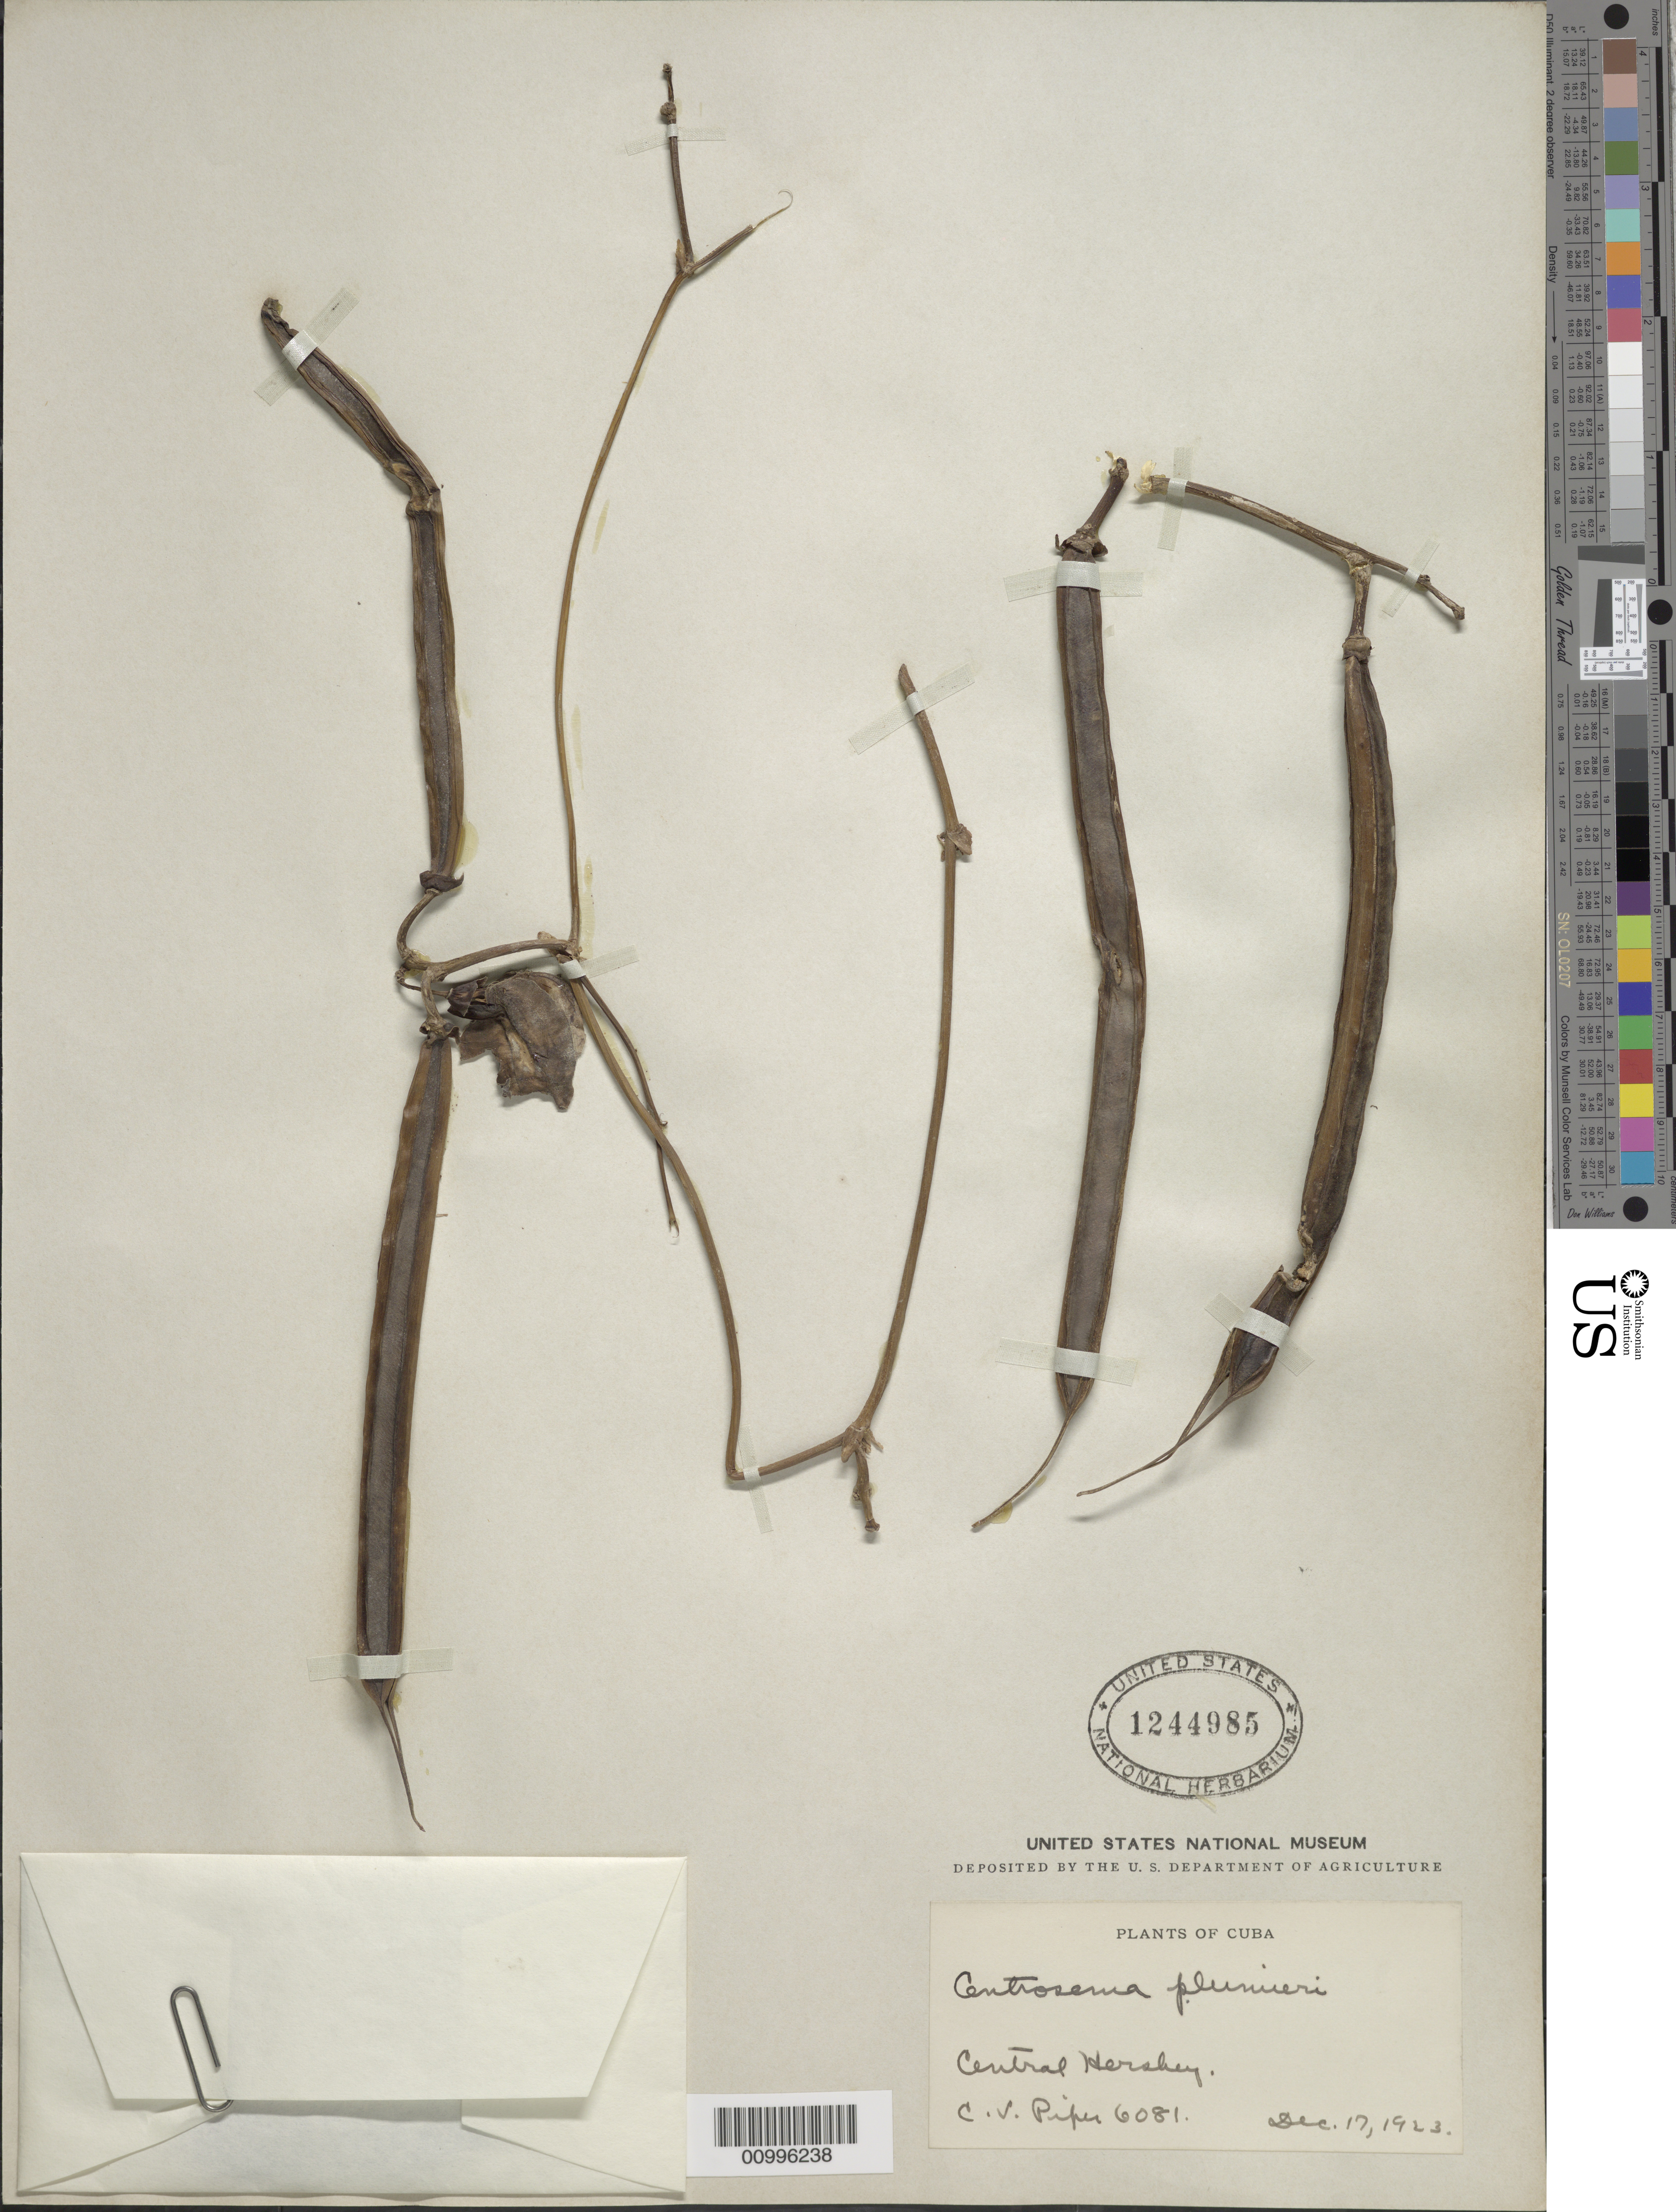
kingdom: Plantae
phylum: Tracheophyta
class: Magnoliopsida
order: Fabales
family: Fabaceae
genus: Centrosema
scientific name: Centrosema plumieri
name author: (Turpin ex Pers.) Benth.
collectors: C. V. Piper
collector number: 6081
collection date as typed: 17 Dec 1923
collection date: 1923-12-17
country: Cuba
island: Cuba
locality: Central Hershey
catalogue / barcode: US 1244985